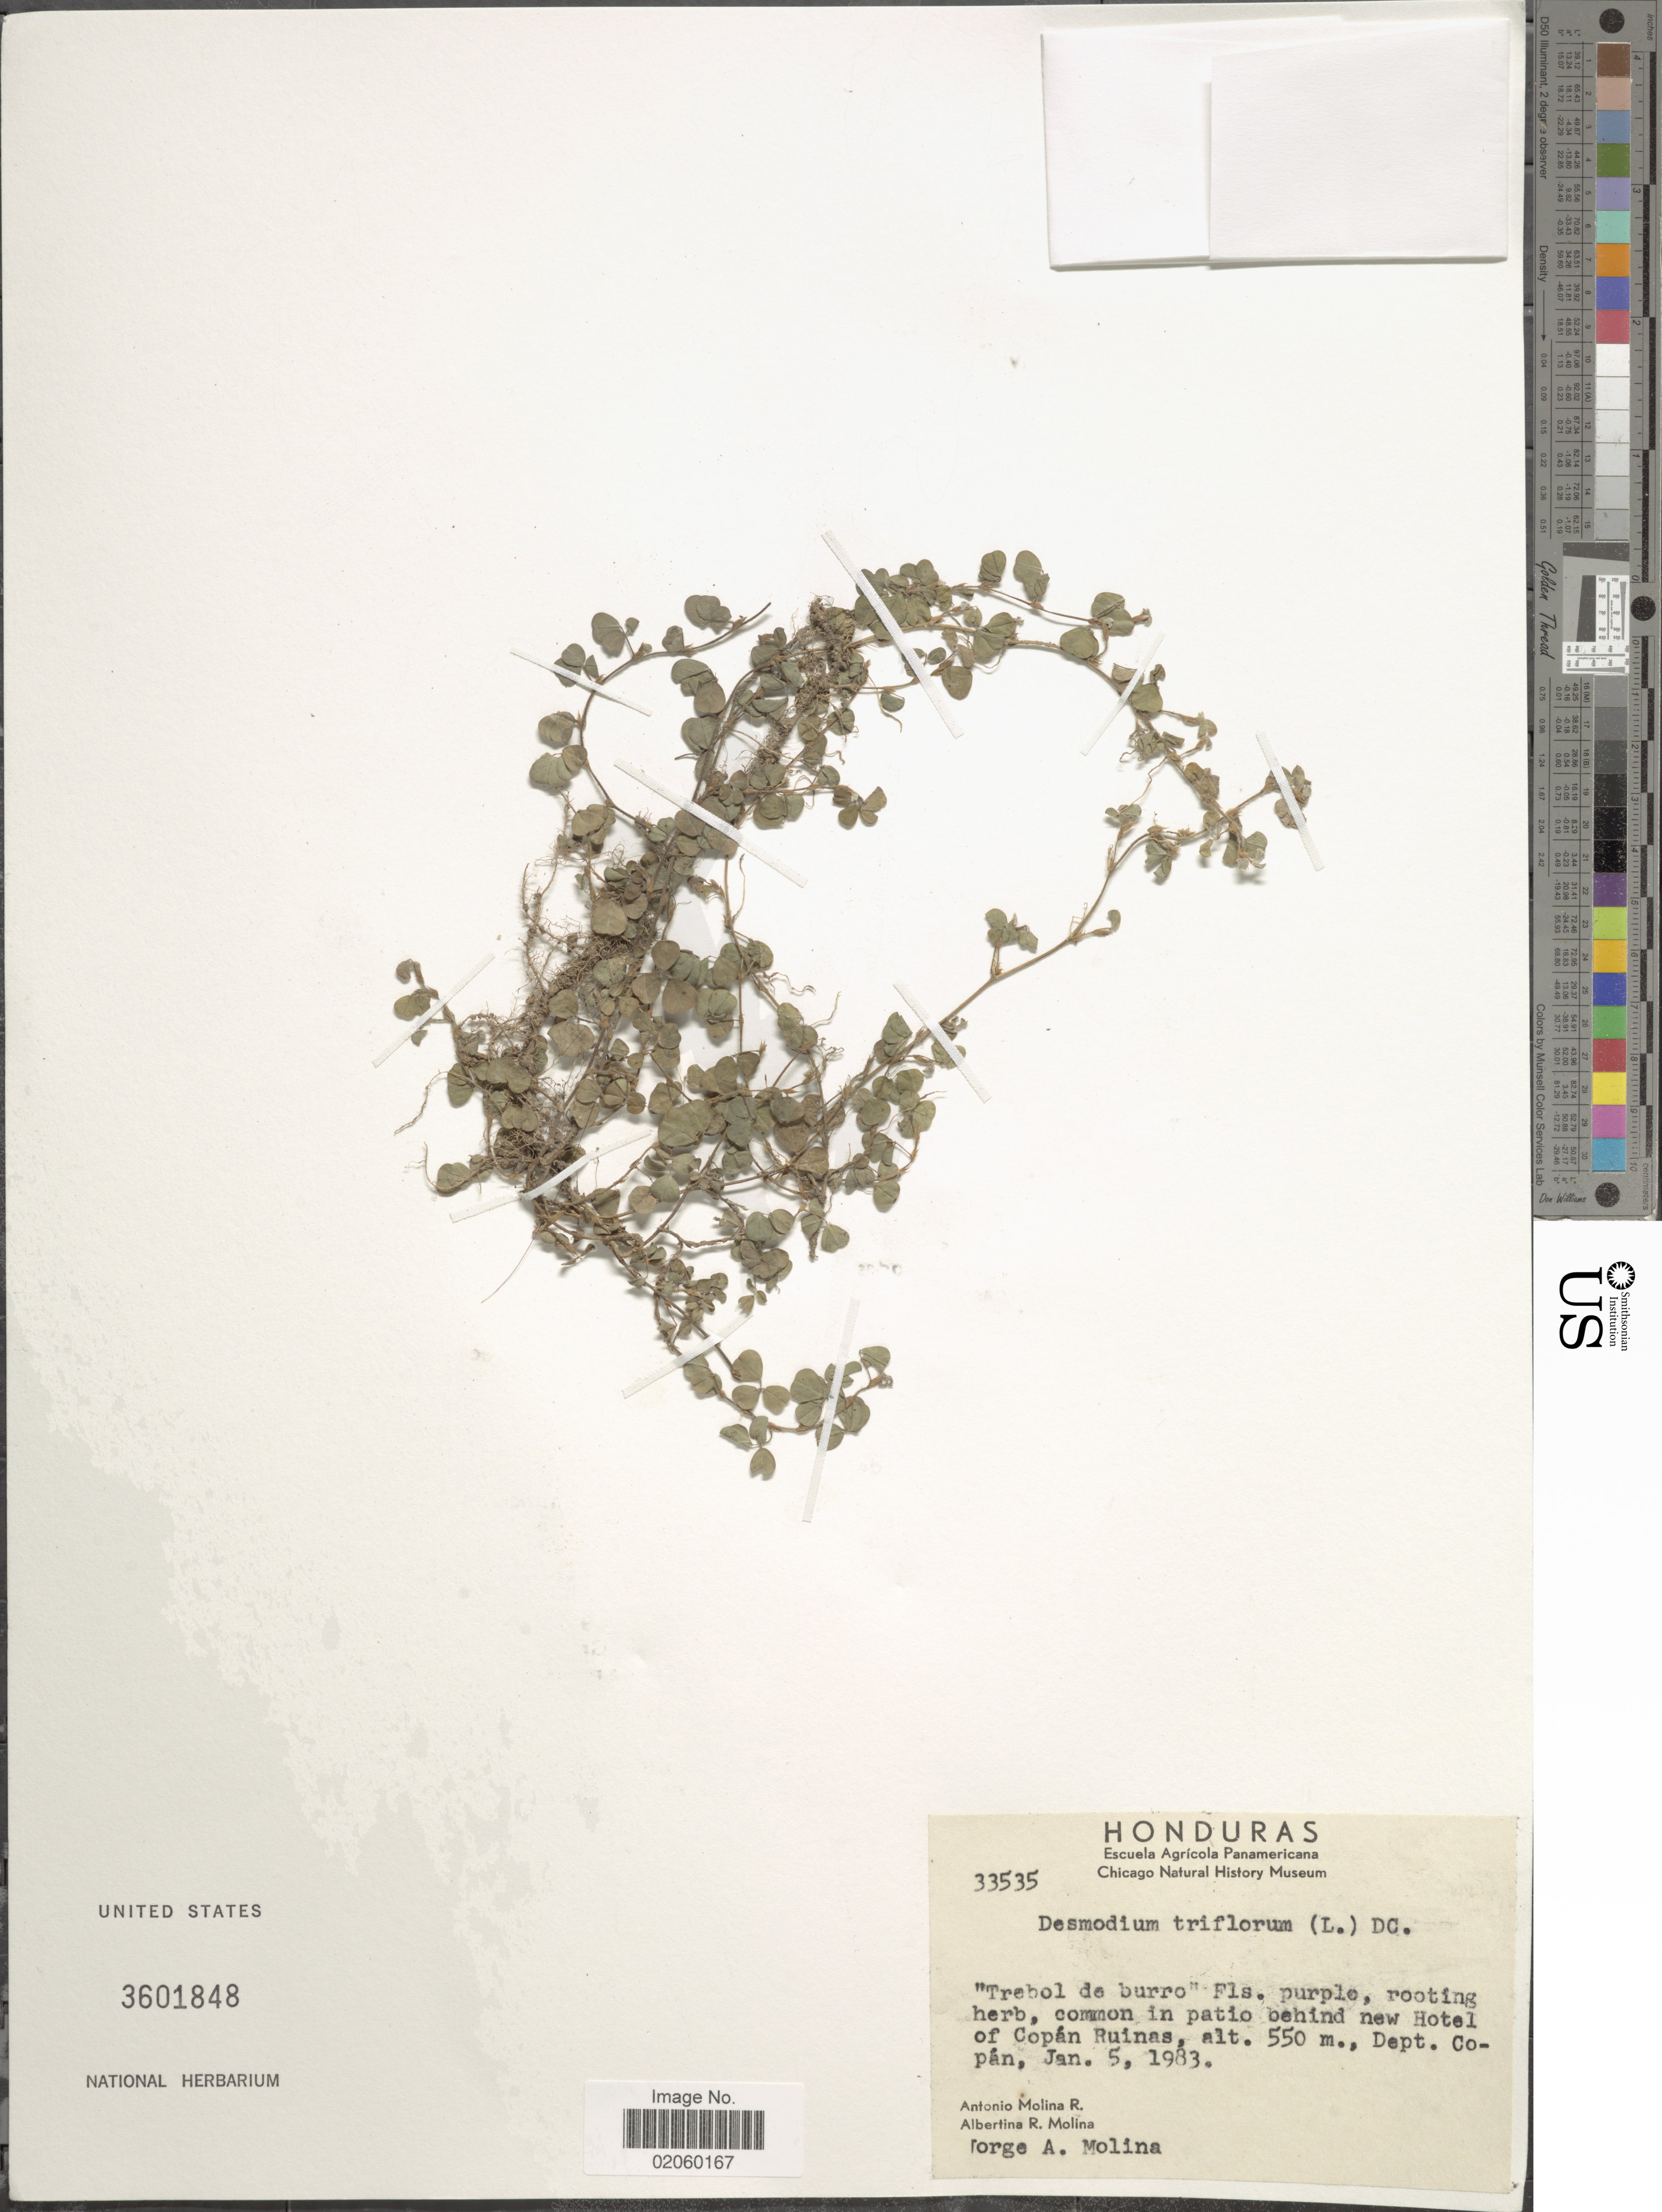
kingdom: Plantae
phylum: Tracheophyta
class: Magnoliopsida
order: Fabales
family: Fabaceae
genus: Grona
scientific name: Grona triflora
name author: (L.) H. Ohashi & K. Ohashi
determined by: Strong, Mark T., (BOT), Smithsonian Institution - National Museum of Natural History (UNITED STATES)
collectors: A. Molina R., A. R. Molina & J. A. Molina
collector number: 33535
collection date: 1983-01-05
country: Honduras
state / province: Copán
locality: Common in patio behind new Hotel of Copan Ruinas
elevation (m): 550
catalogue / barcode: US 3601848